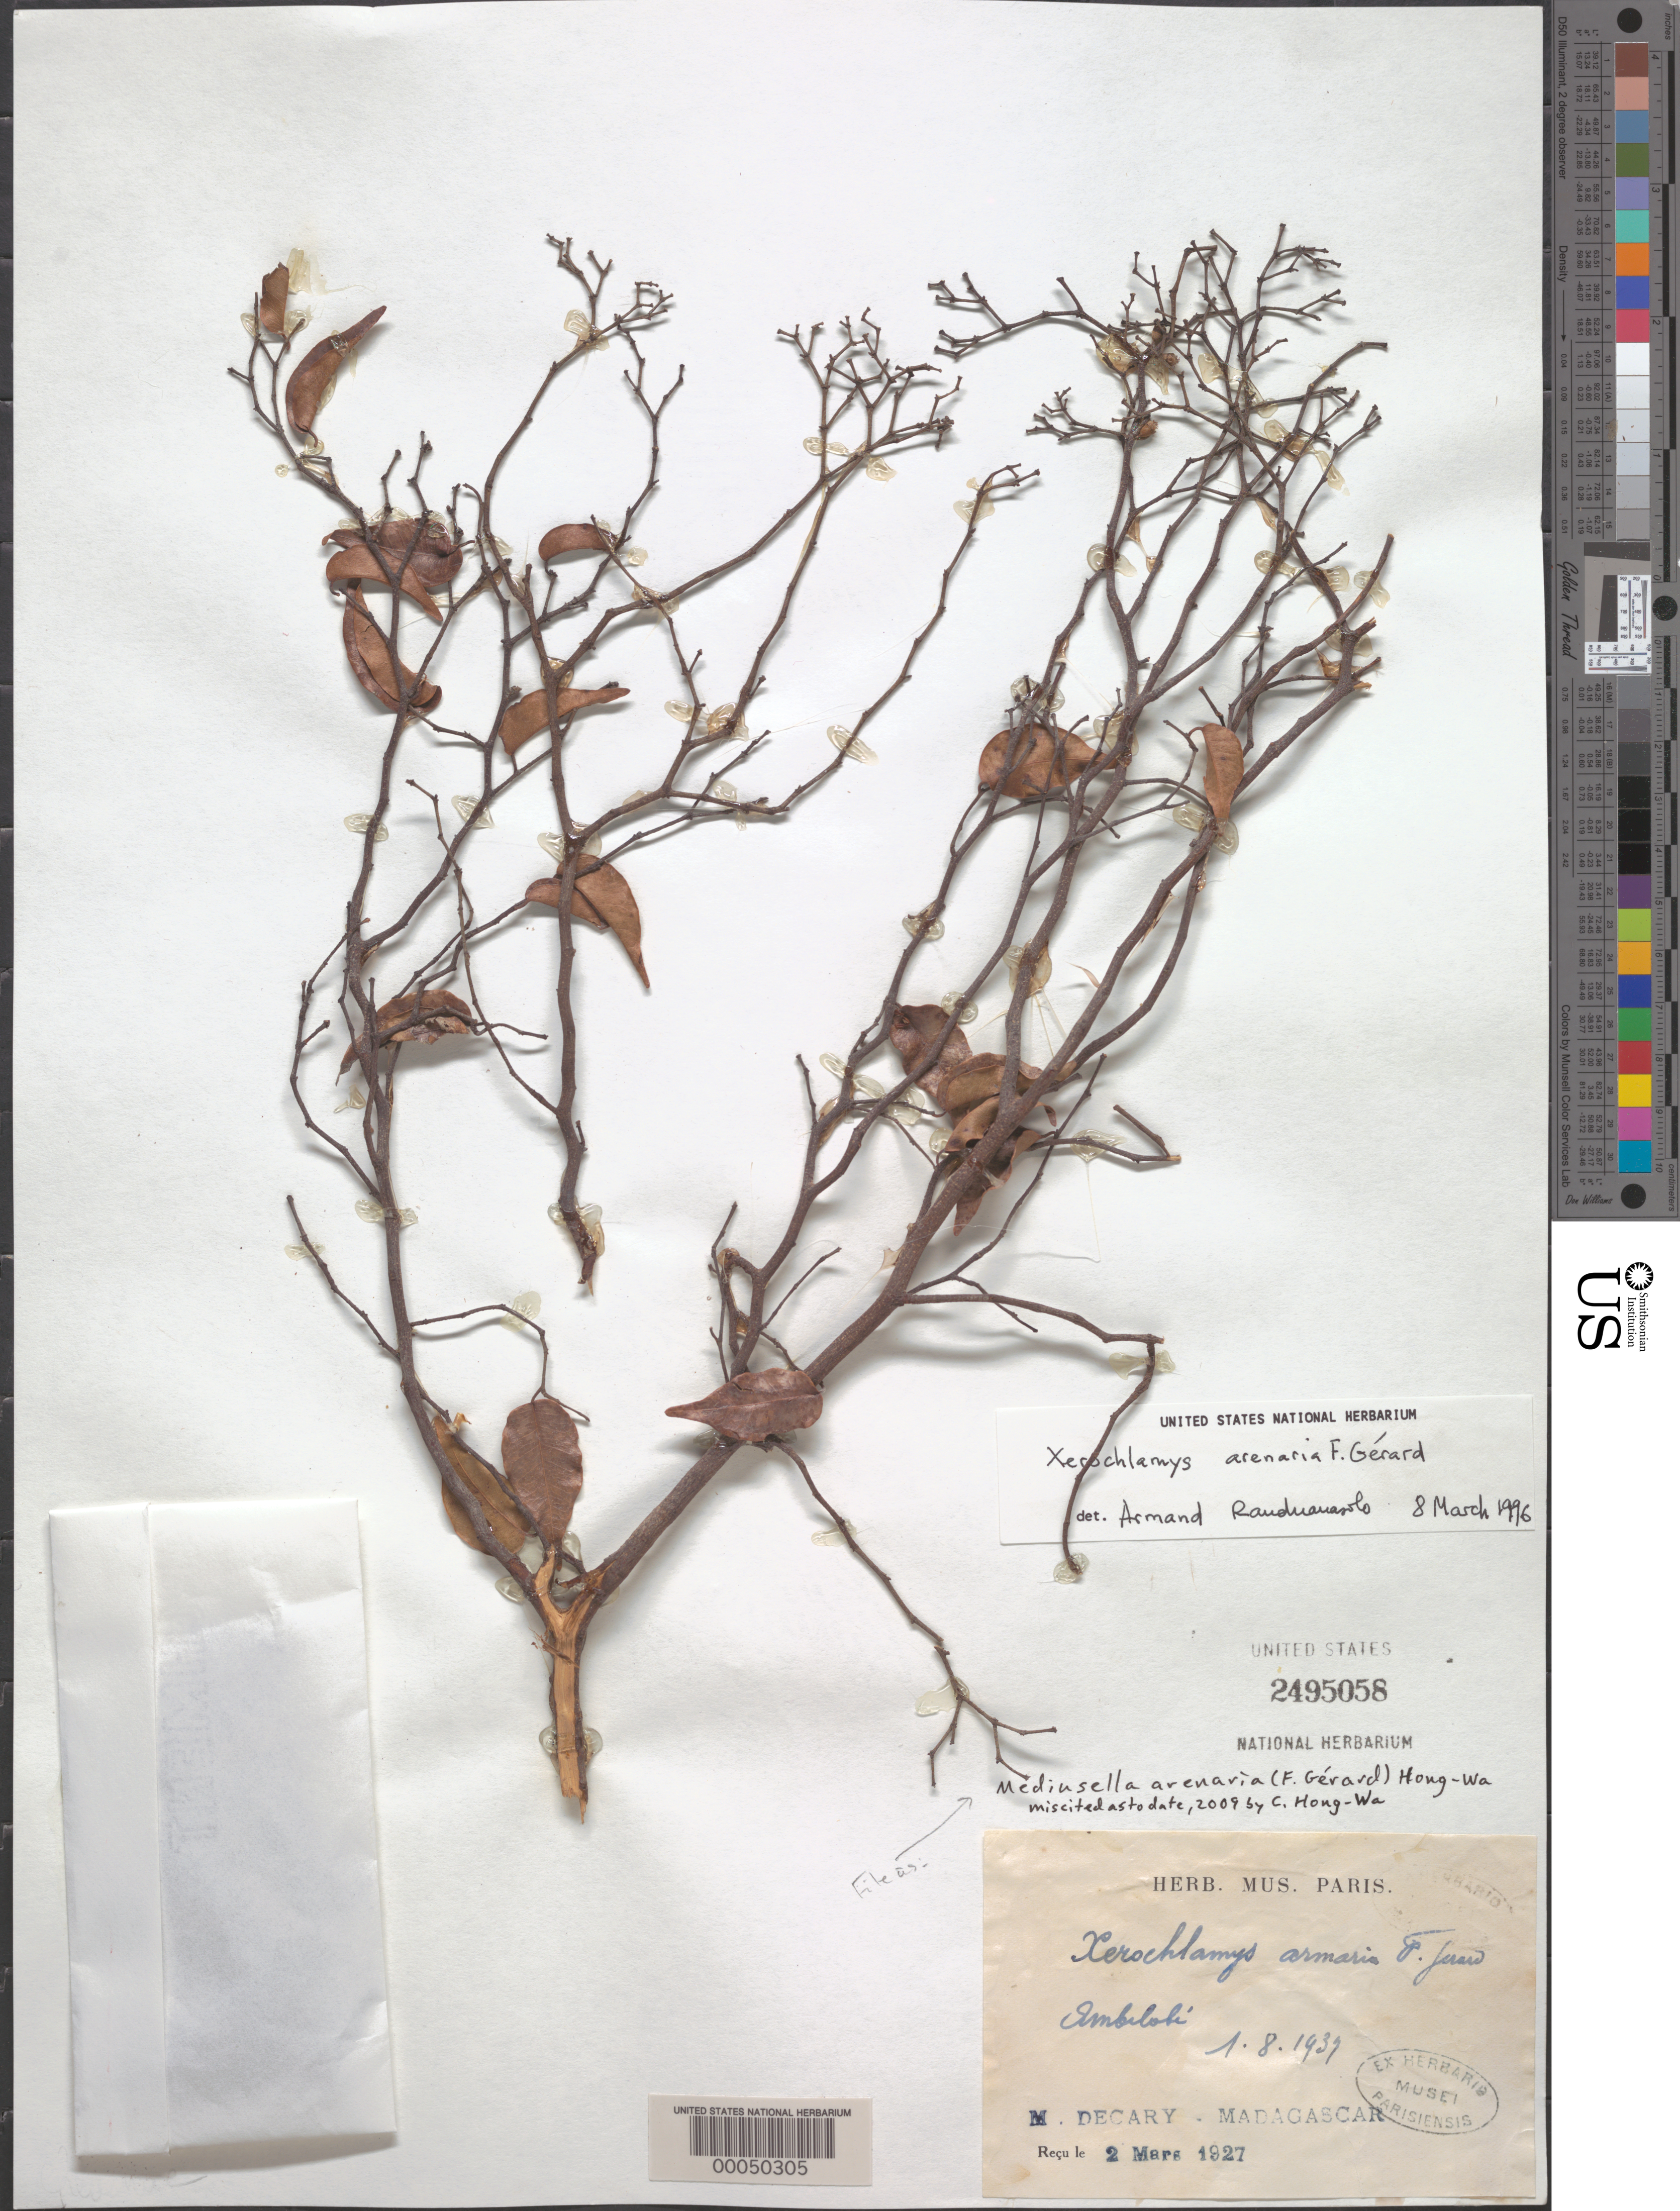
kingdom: Plantae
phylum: Tracheophyta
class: Magnoliopsida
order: Malvales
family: Sarcolaenaceae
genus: Mediusella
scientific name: Mediusella arenaria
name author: (F. Gérard) Hong-Wa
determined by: Hong-Wa, Cynthia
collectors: R. Decary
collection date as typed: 02 Mar 1927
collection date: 1927-03-02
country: Madagascar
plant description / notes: Miscited as to date in Hong-Wa 2009.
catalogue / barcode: US 2495058